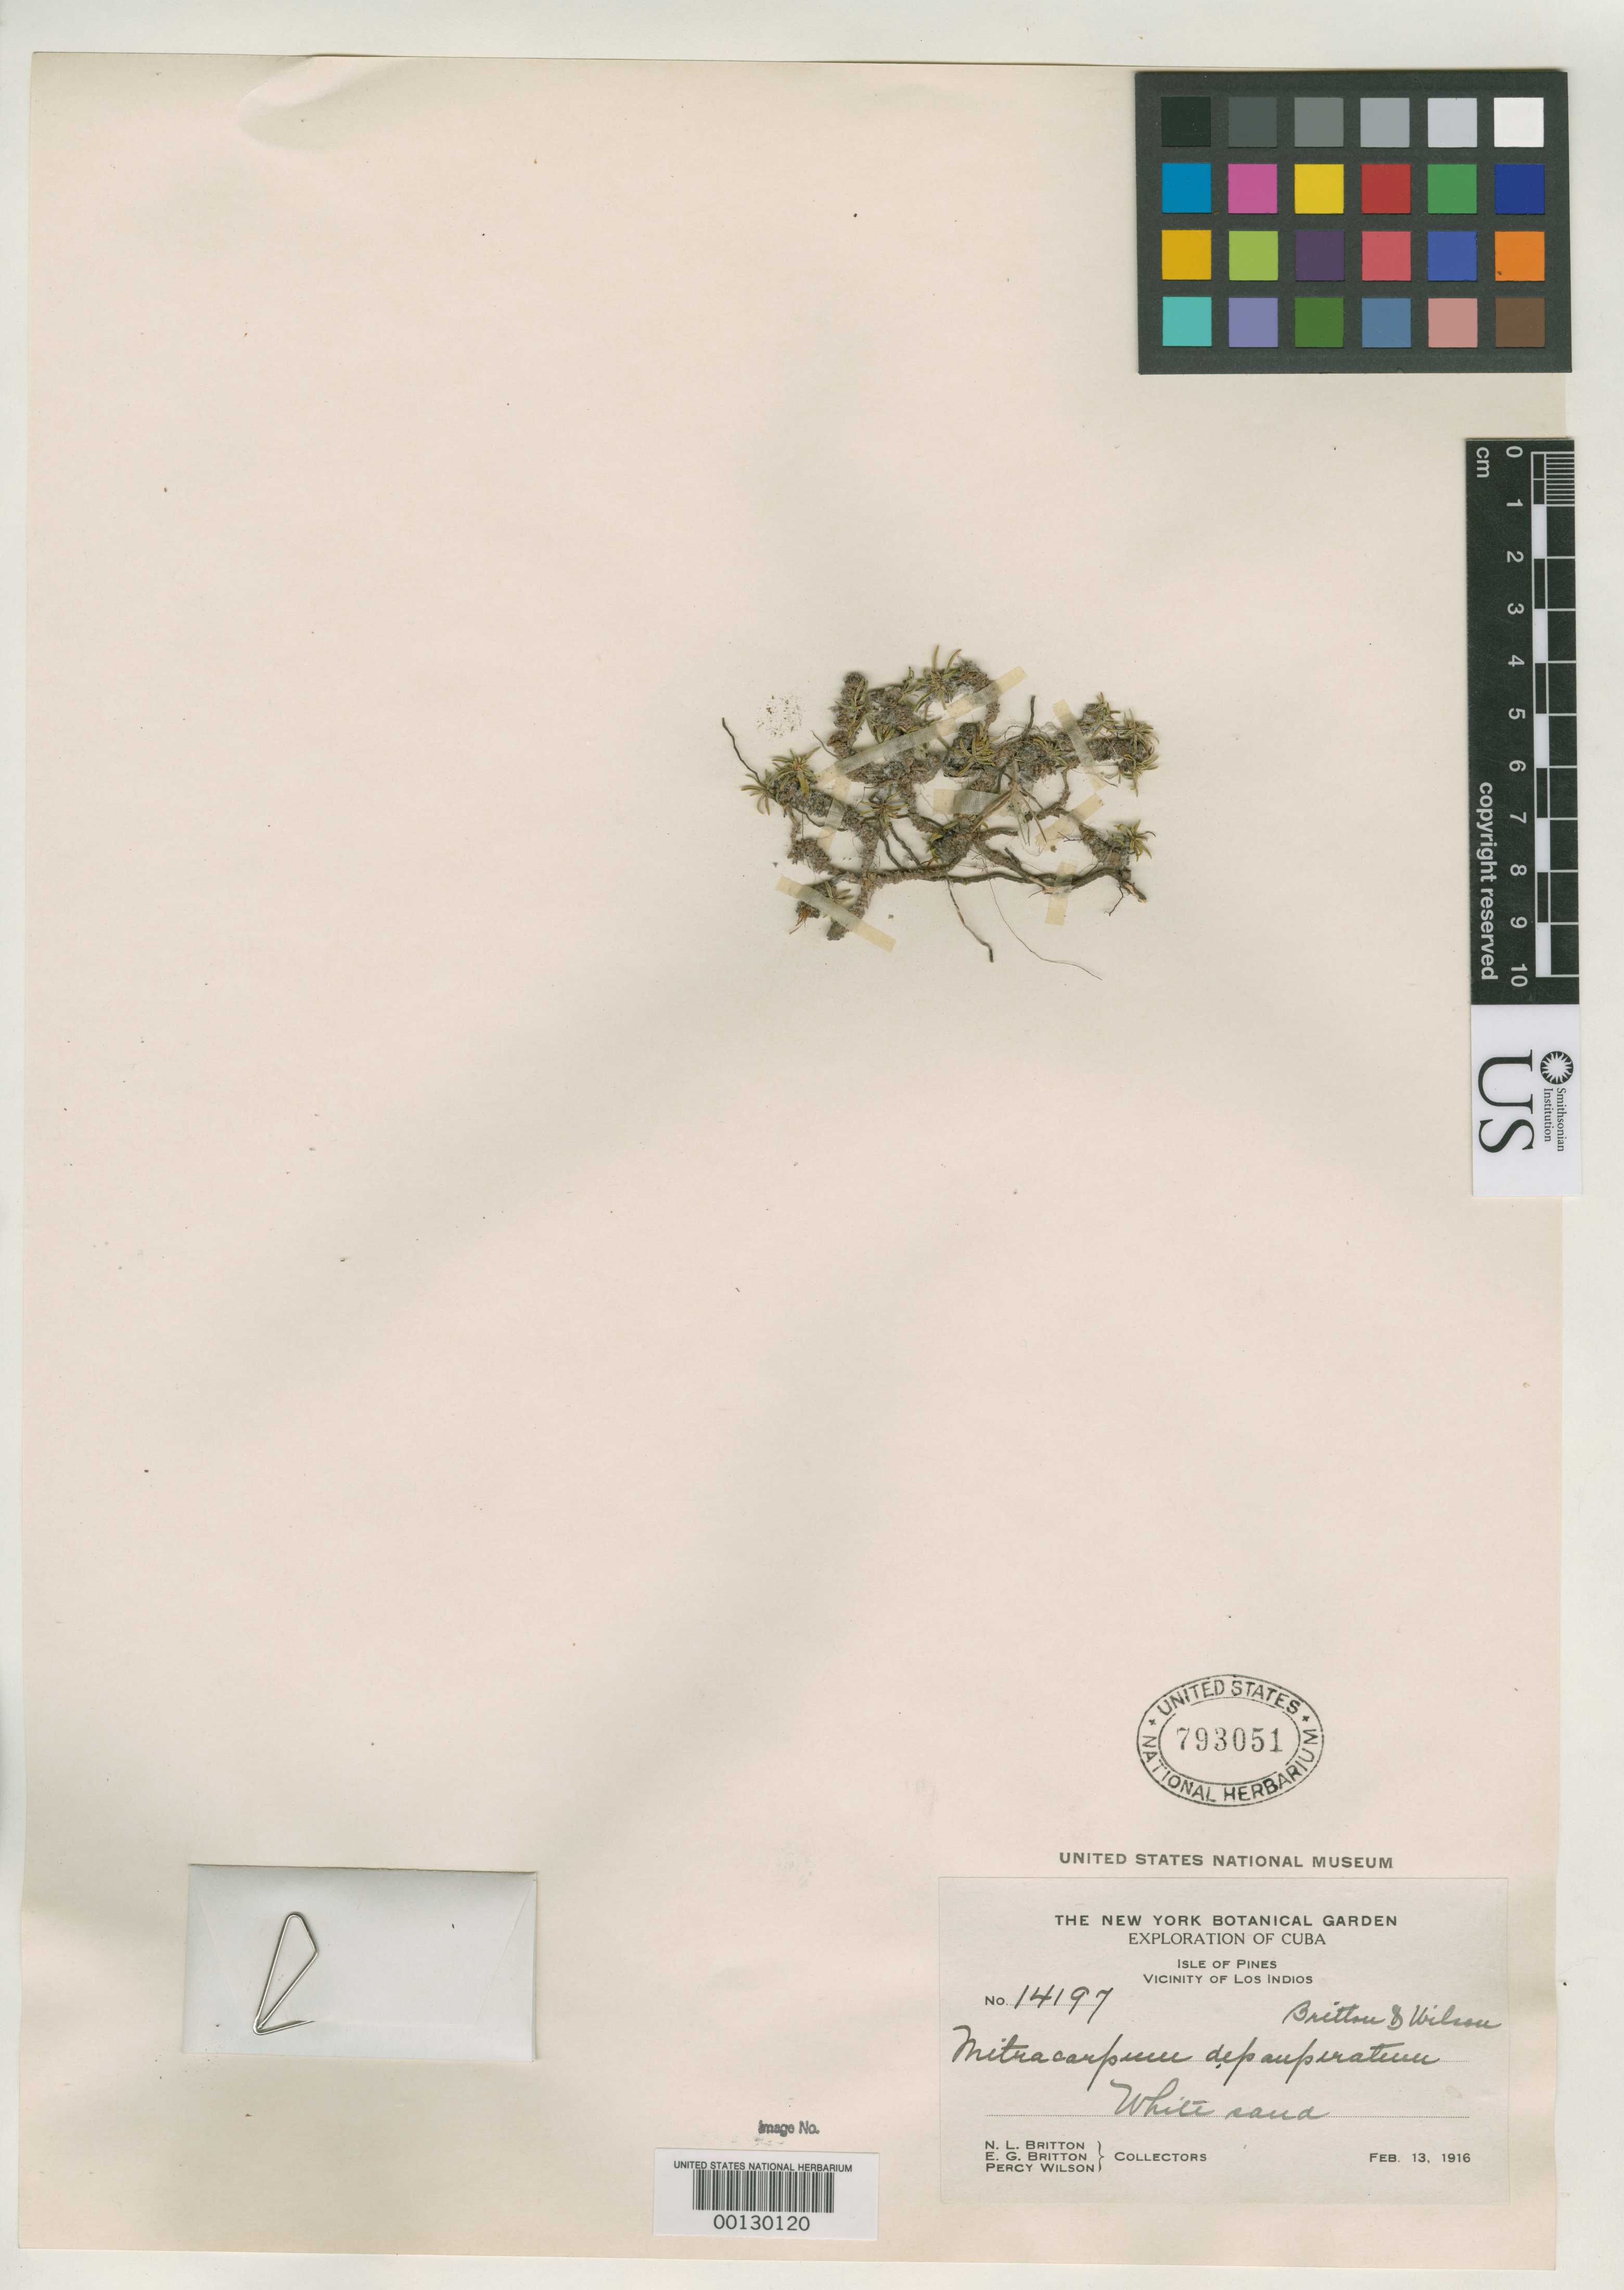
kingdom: Plantae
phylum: Tracheophyta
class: Magnoliopsida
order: Gentianales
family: Rubiaceae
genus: Mitracarpus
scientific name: Mitracarpus depauperatum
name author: Britton & P. Wilson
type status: Isotype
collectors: N. Britton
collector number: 14197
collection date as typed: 08 May 1924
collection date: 1924-05-08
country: Cuba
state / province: Isla de La Juventud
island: Isla de La Juventud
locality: Near Los Indios.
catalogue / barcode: US 793051